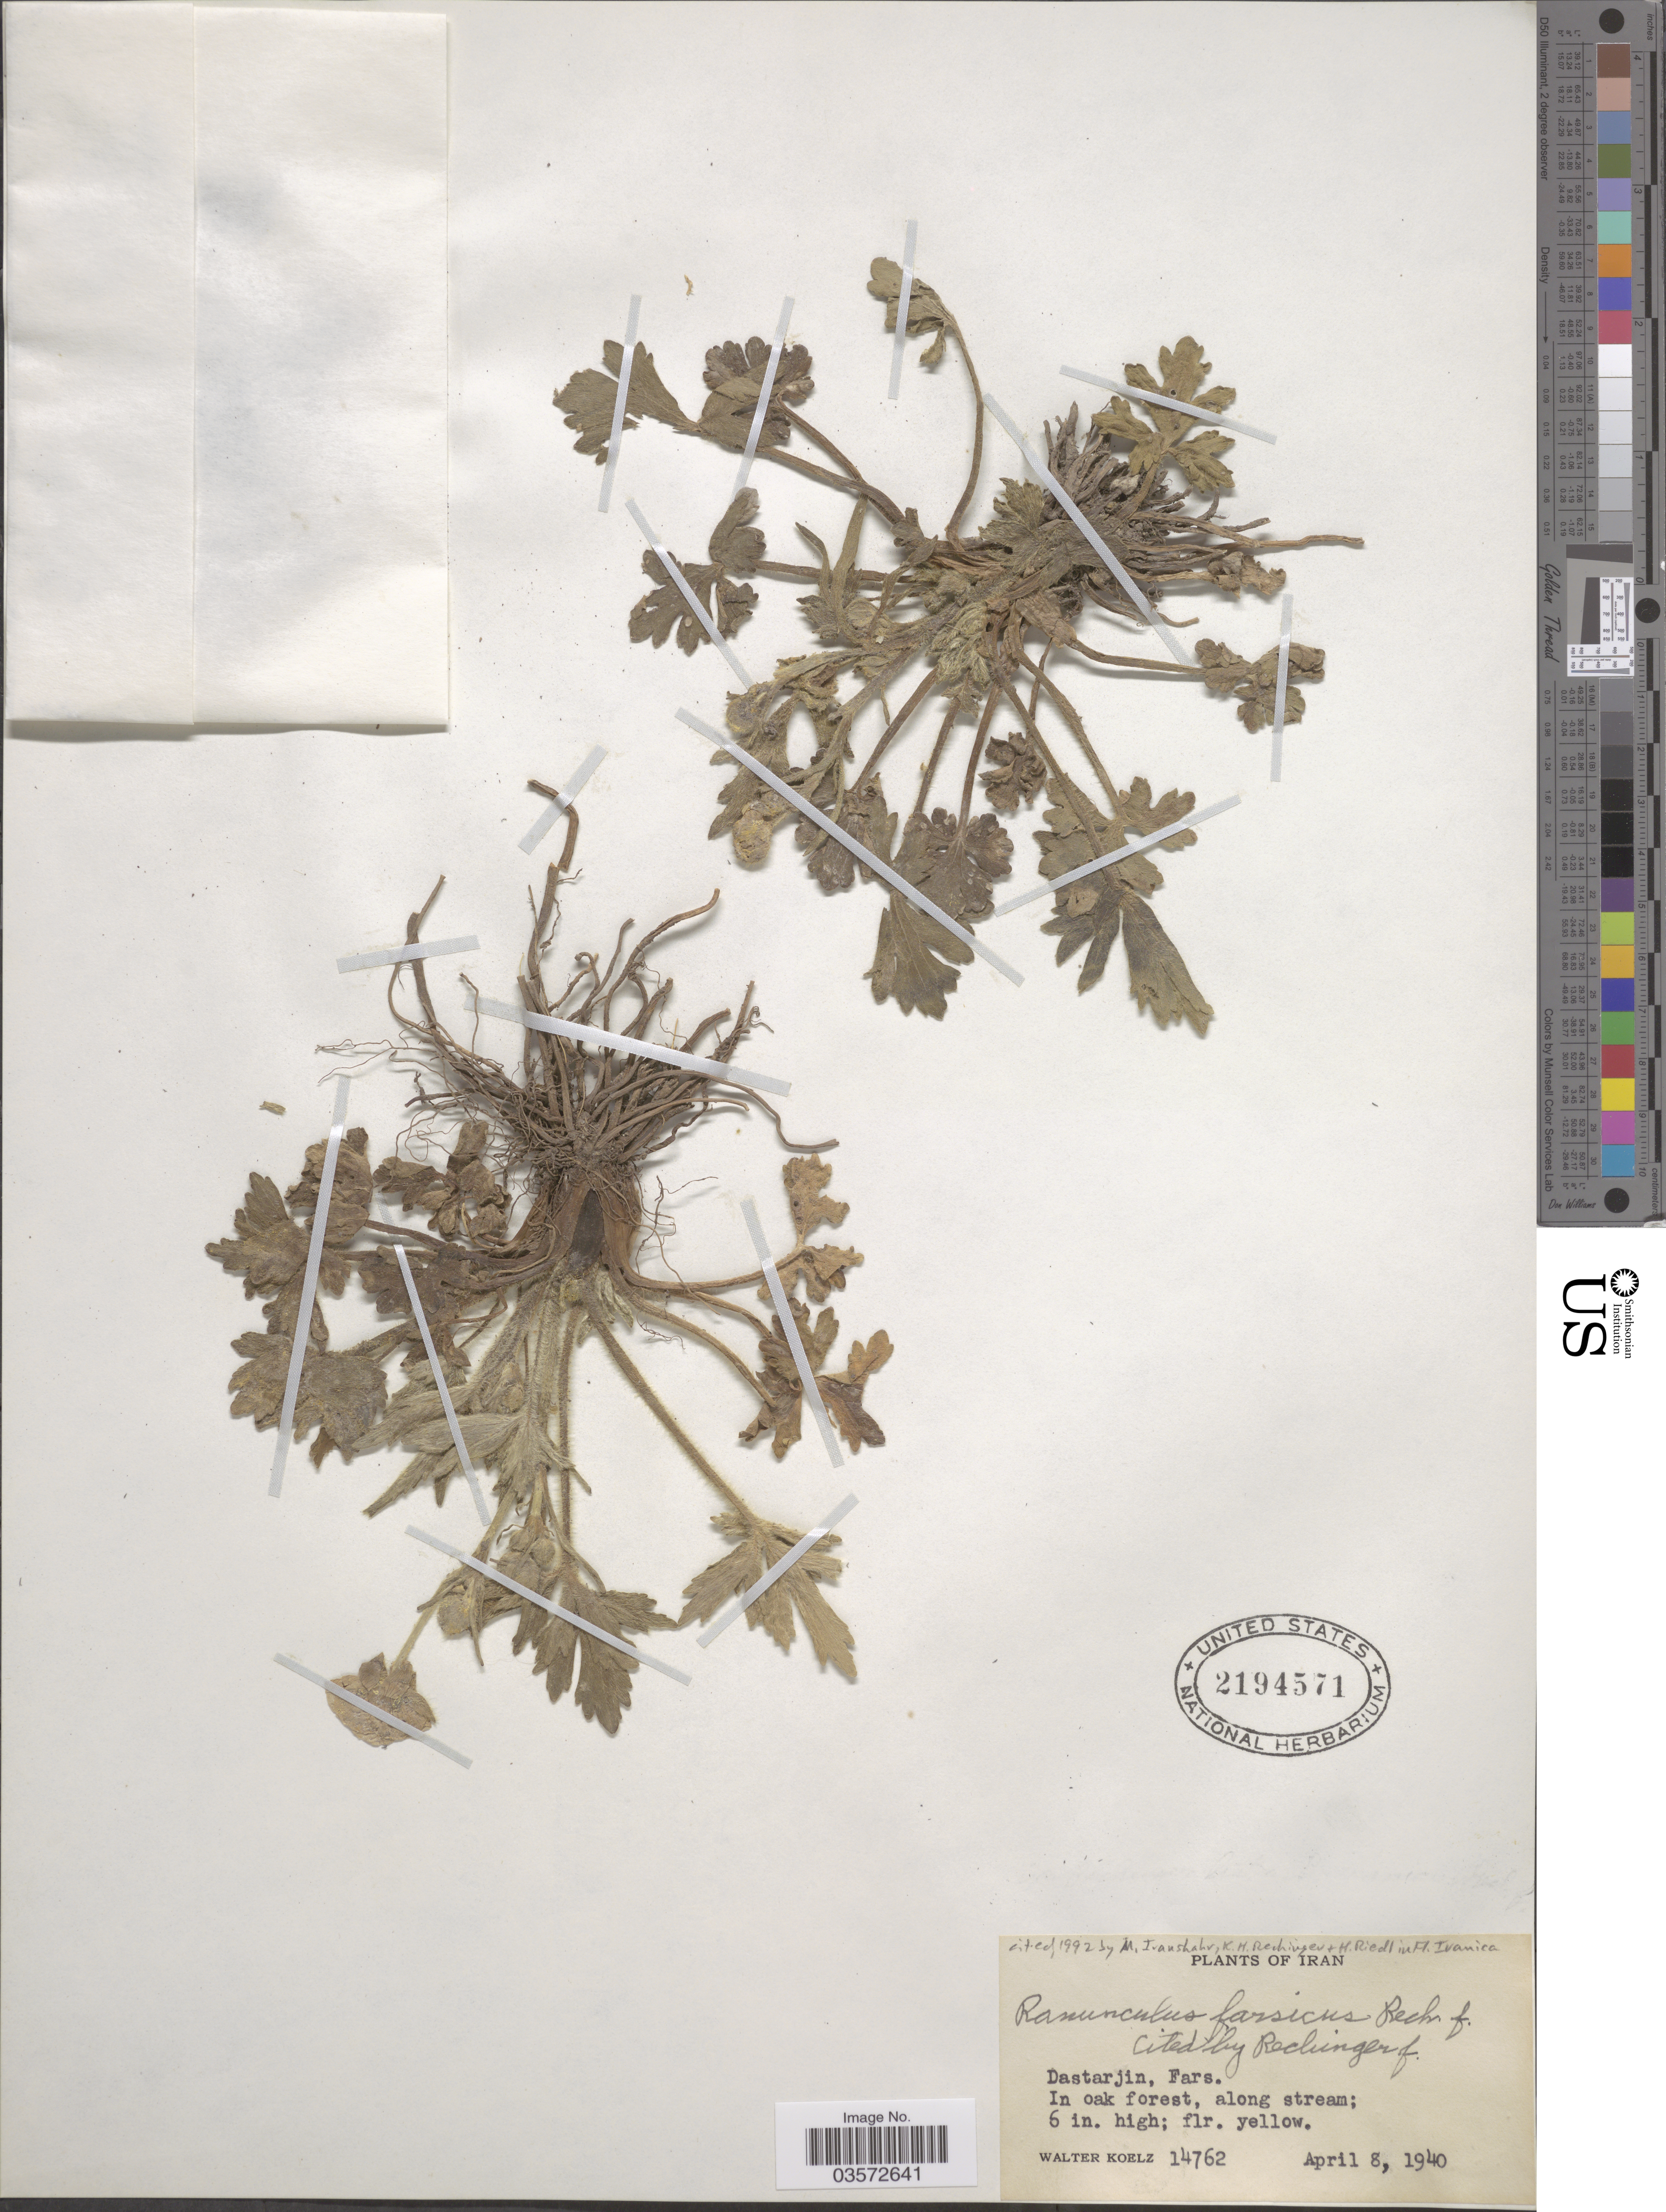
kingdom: Plantae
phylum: Tracheophyta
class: Magnoliopsida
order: Ranunculales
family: Ranunculaceae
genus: Ranunculus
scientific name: Ranunculus farsicus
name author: Rech. f.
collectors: W. N. Koelz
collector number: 14762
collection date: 1940-04-08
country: Iran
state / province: Fars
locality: Dastarjin.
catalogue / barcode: US 2194571